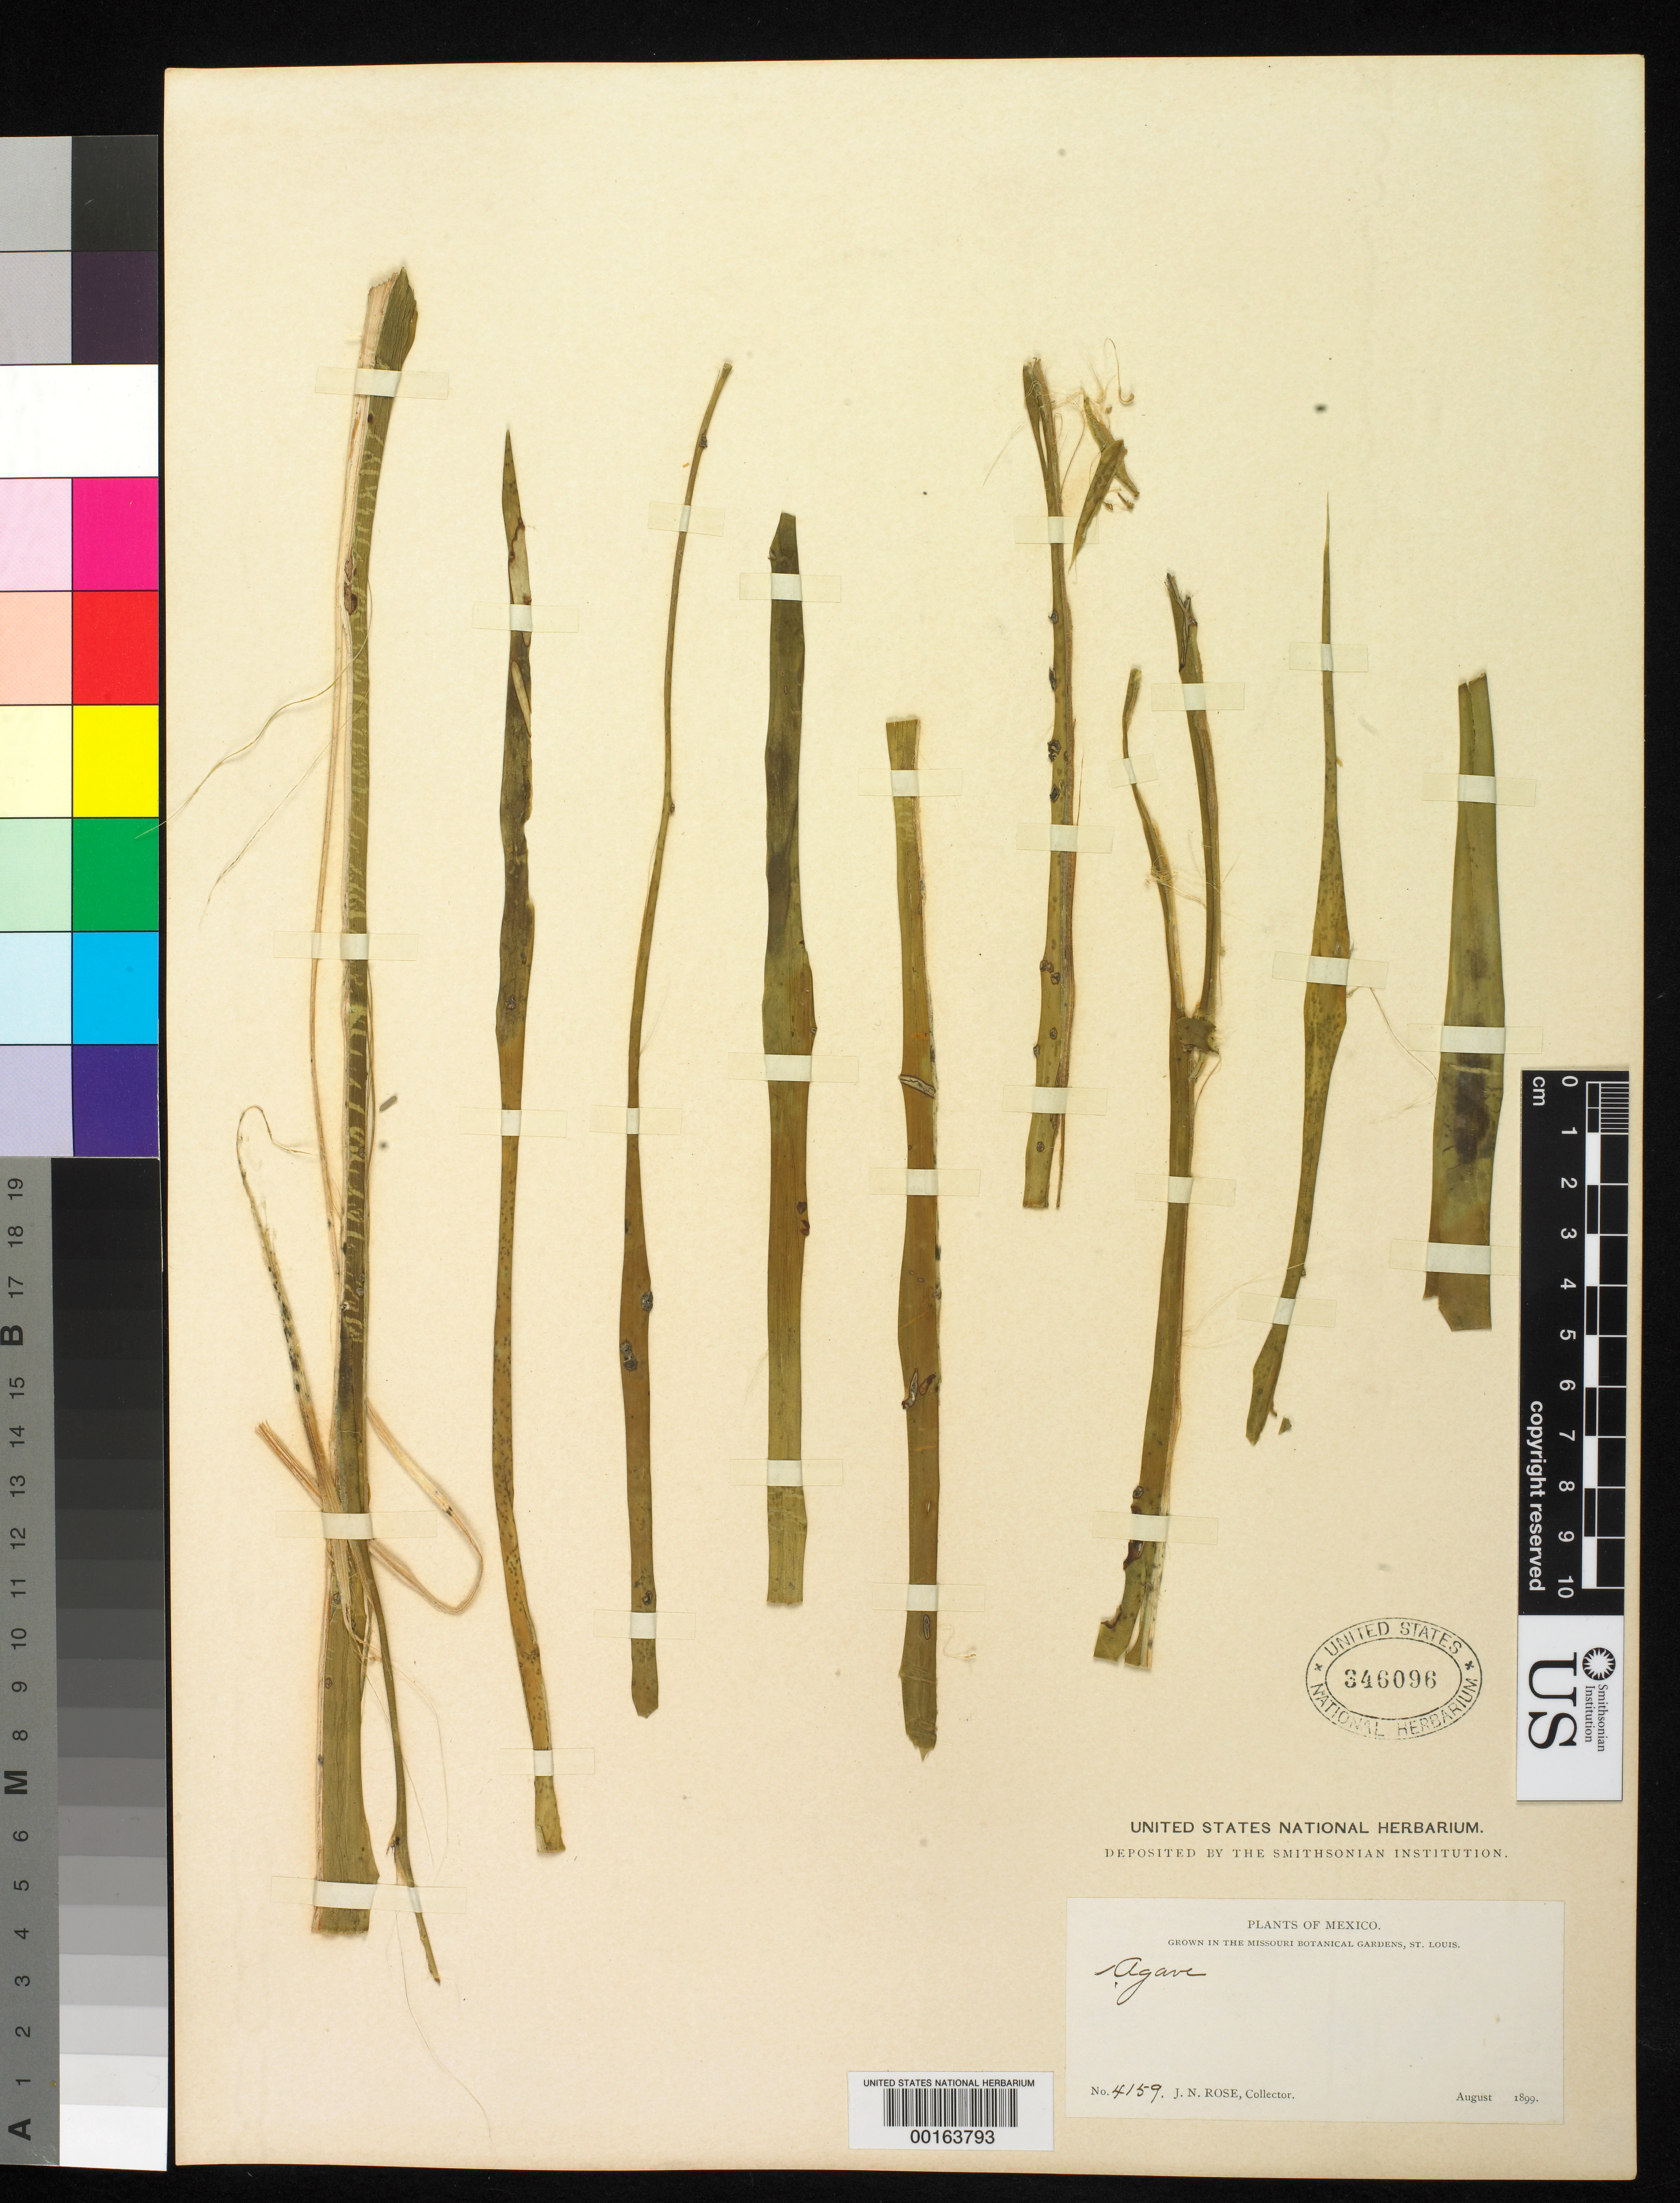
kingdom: Plantae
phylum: Tracheophyta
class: Liliopsida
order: Asparagales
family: Asparagaceae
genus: Agave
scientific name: Agave sp.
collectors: J. N. Rose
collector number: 4159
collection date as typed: Aug 1899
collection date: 1899-08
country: Mexico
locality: E of Monserrat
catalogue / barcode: US 346096